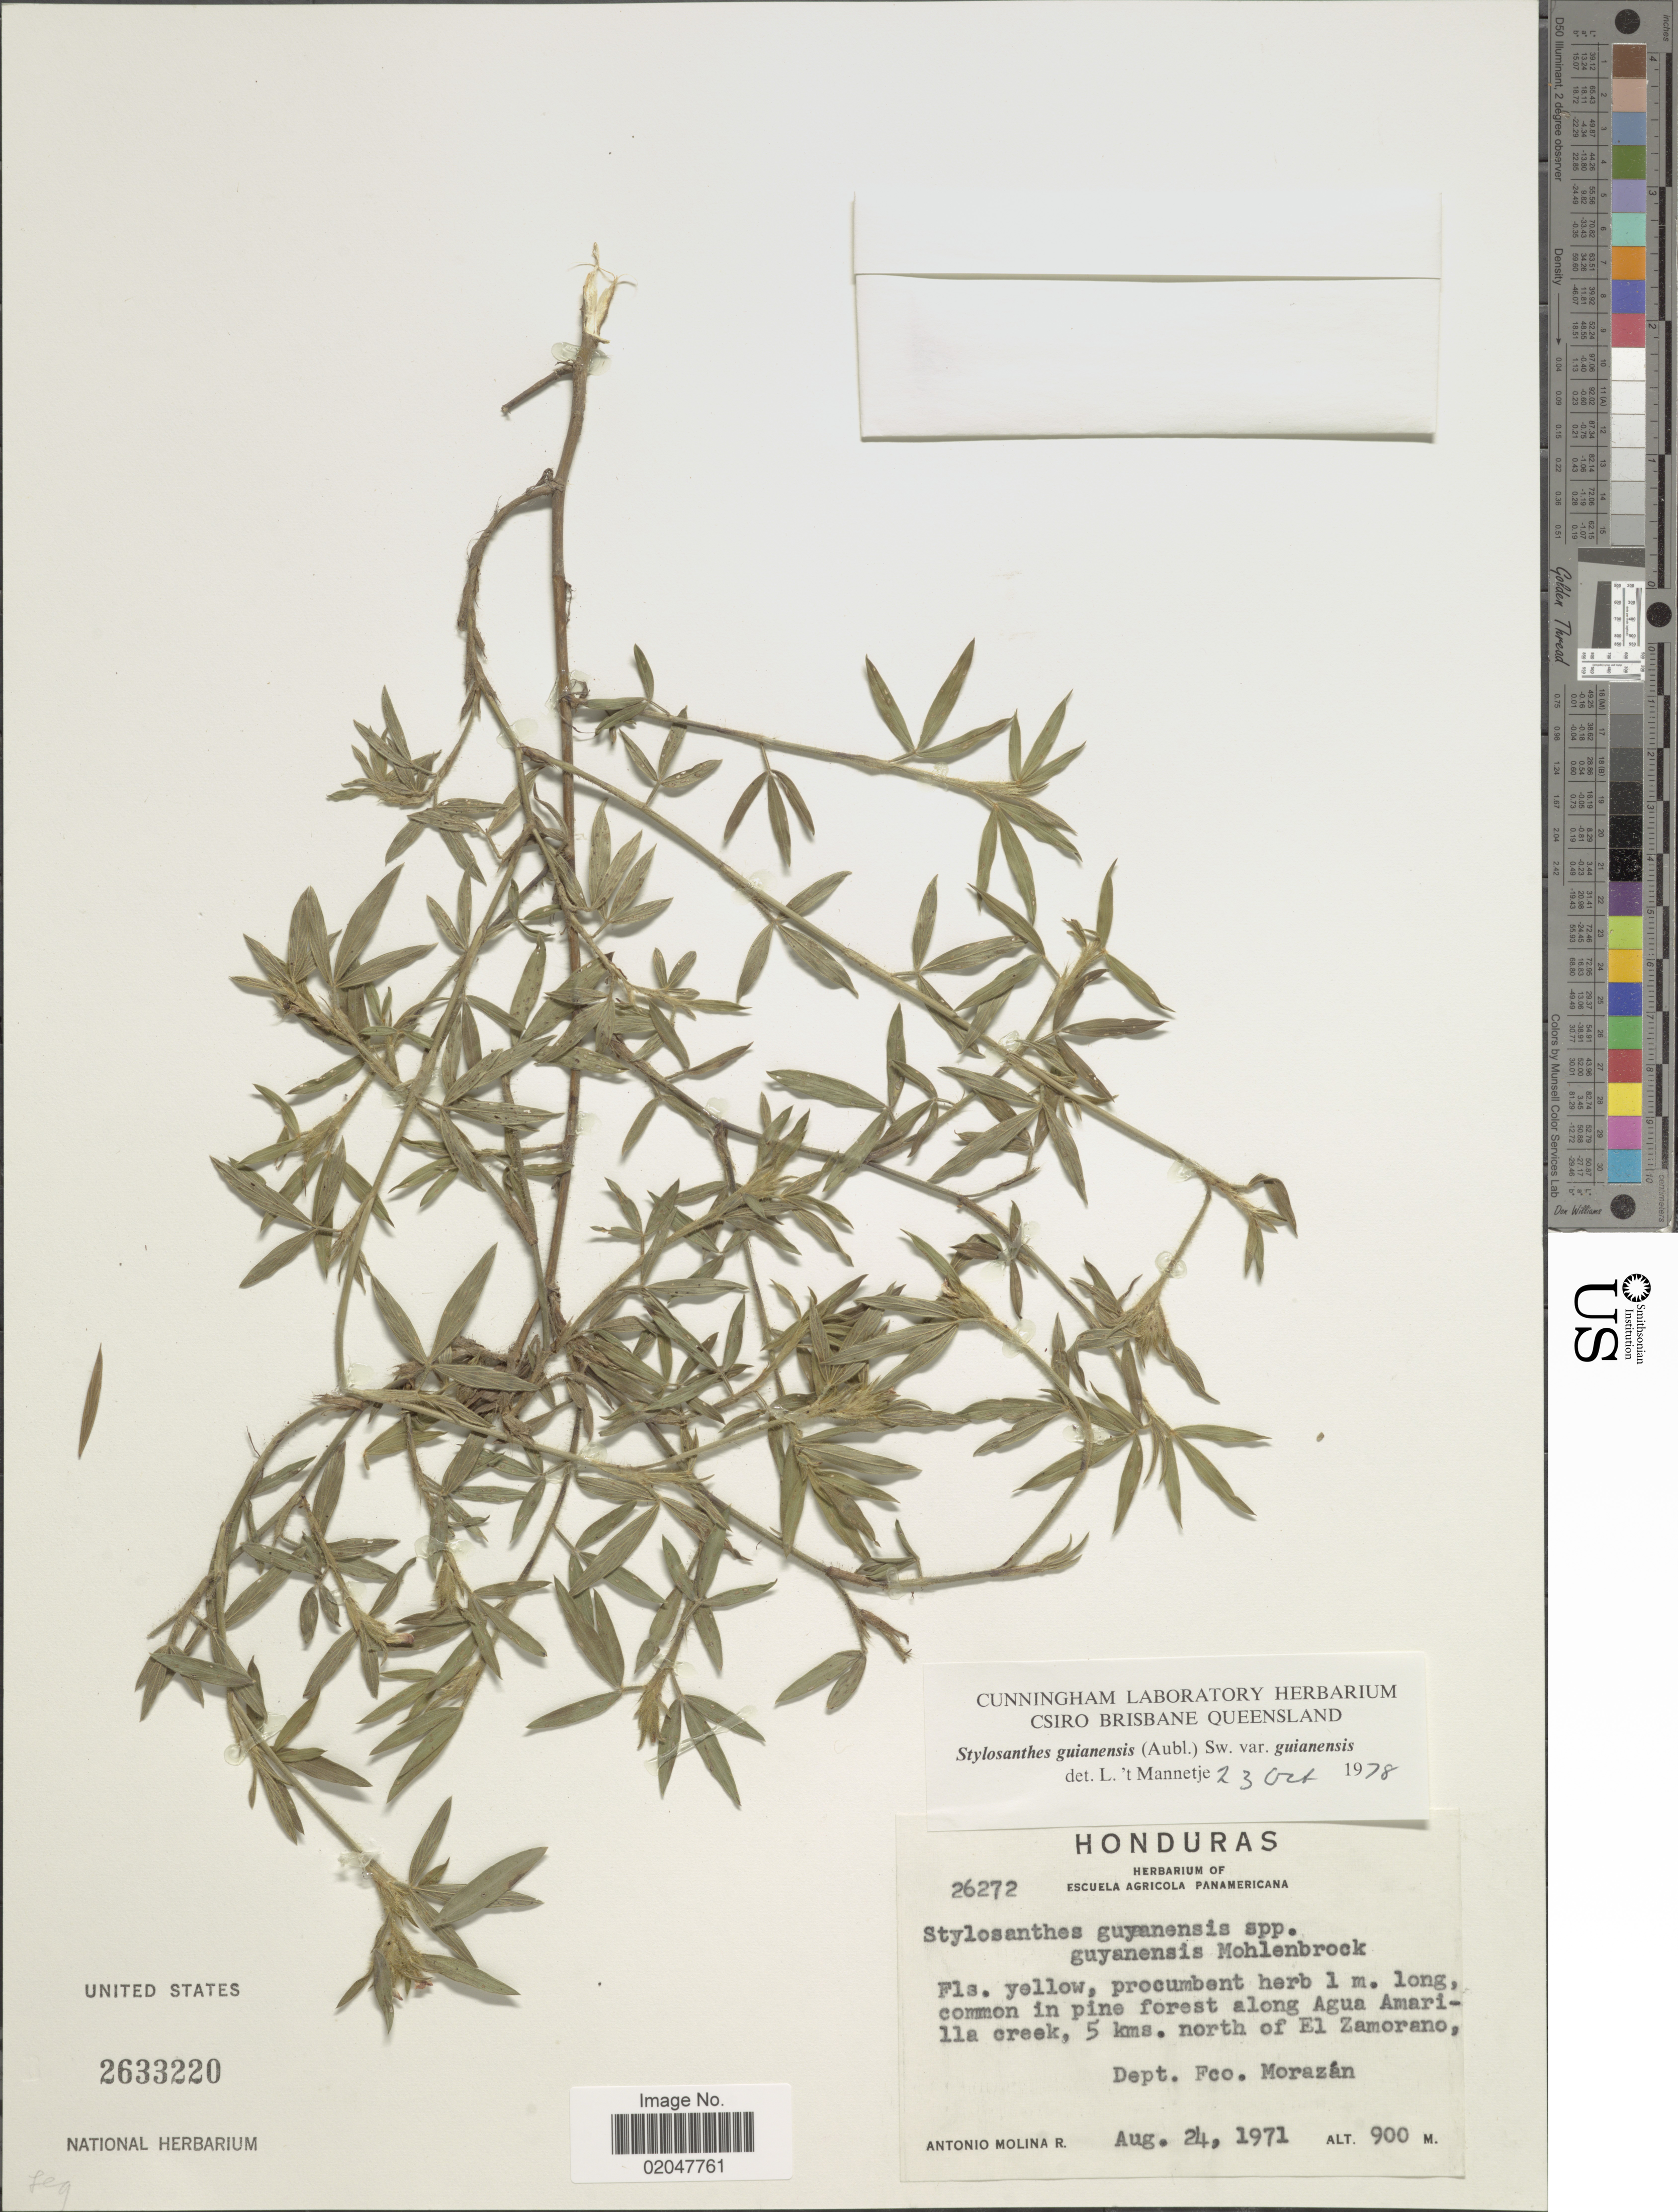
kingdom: Plantae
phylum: Tracheophyta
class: Magnoliopsida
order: Fabales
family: Fabaceae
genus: Stylosanthes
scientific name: Stylosanthes guianensis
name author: (Aubl.) Sw.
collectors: A. Molina R.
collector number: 26272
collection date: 1971-08-24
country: Honduras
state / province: Fco. Morazán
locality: Along Agua Amarilla Creek, 5 km.s north of El Zamorano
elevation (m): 900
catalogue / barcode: US 2633220